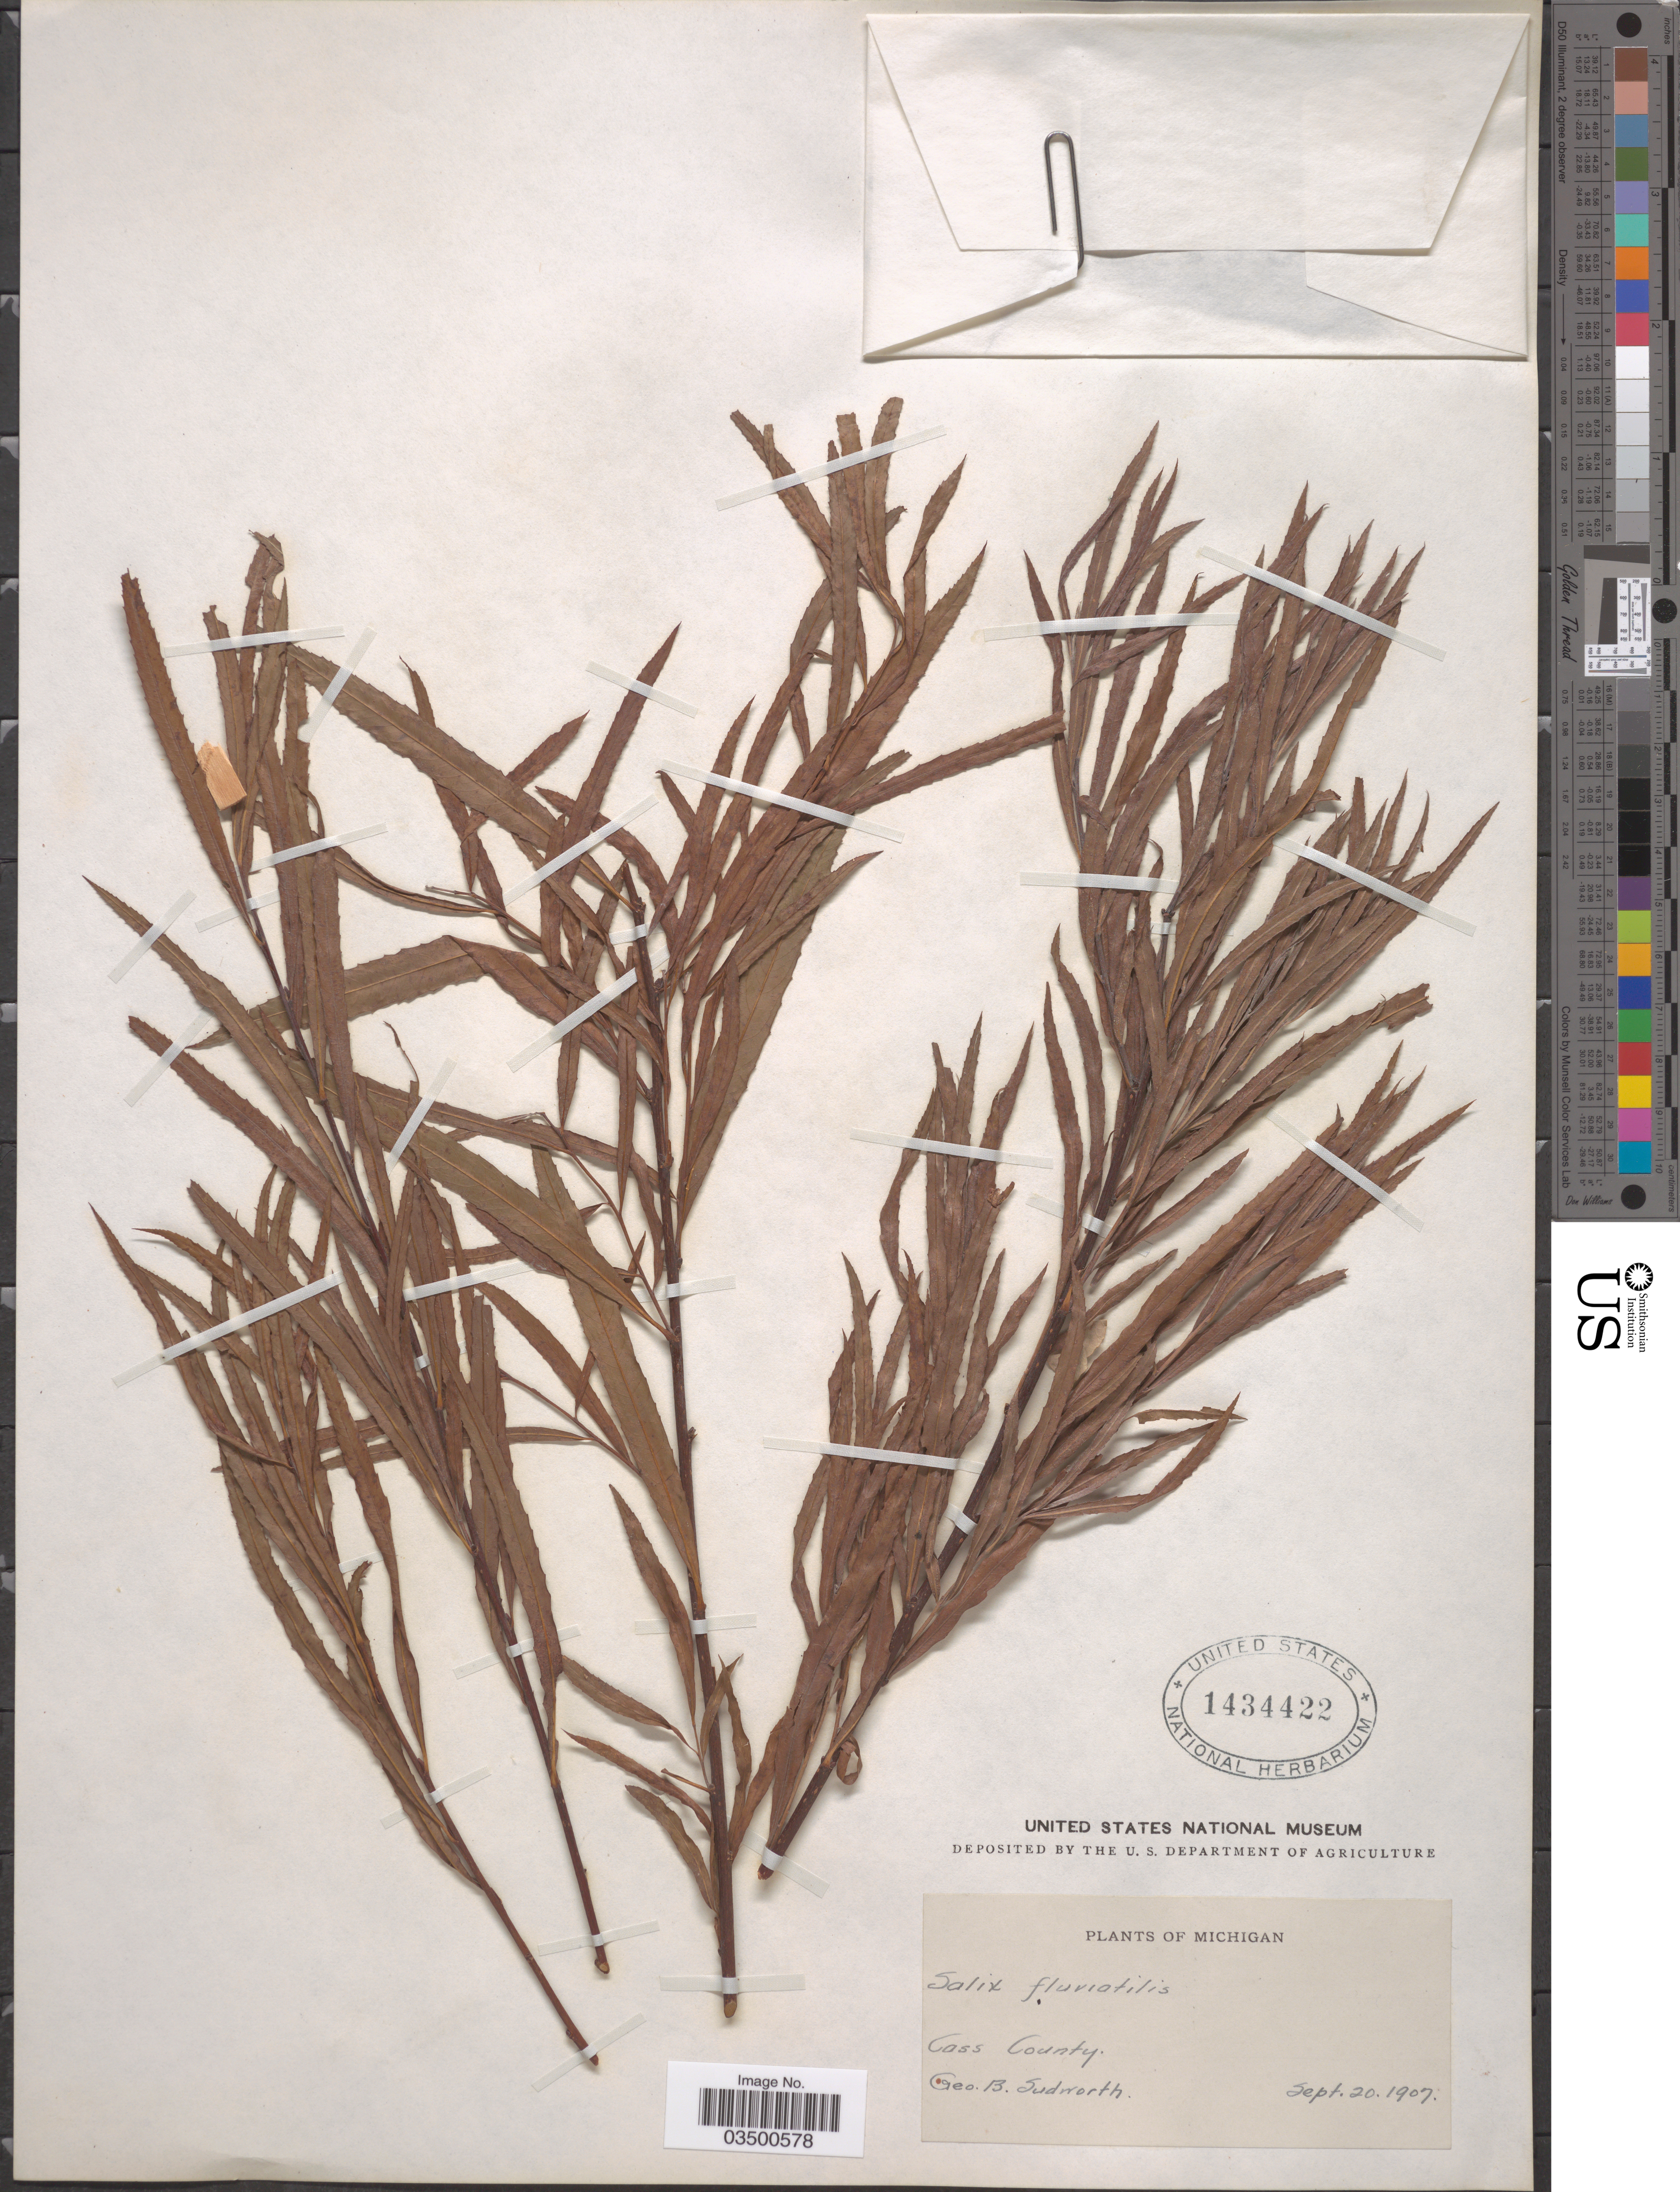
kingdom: Plantae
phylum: Tracheophyta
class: Magnoliopsida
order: Malpighiales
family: Salicaceae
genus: Salix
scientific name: Salix fluviatilis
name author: Nutt.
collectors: G. B. Sudworth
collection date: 1907-09-20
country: United States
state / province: Michigan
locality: Cass County.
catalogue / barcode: US 1434422